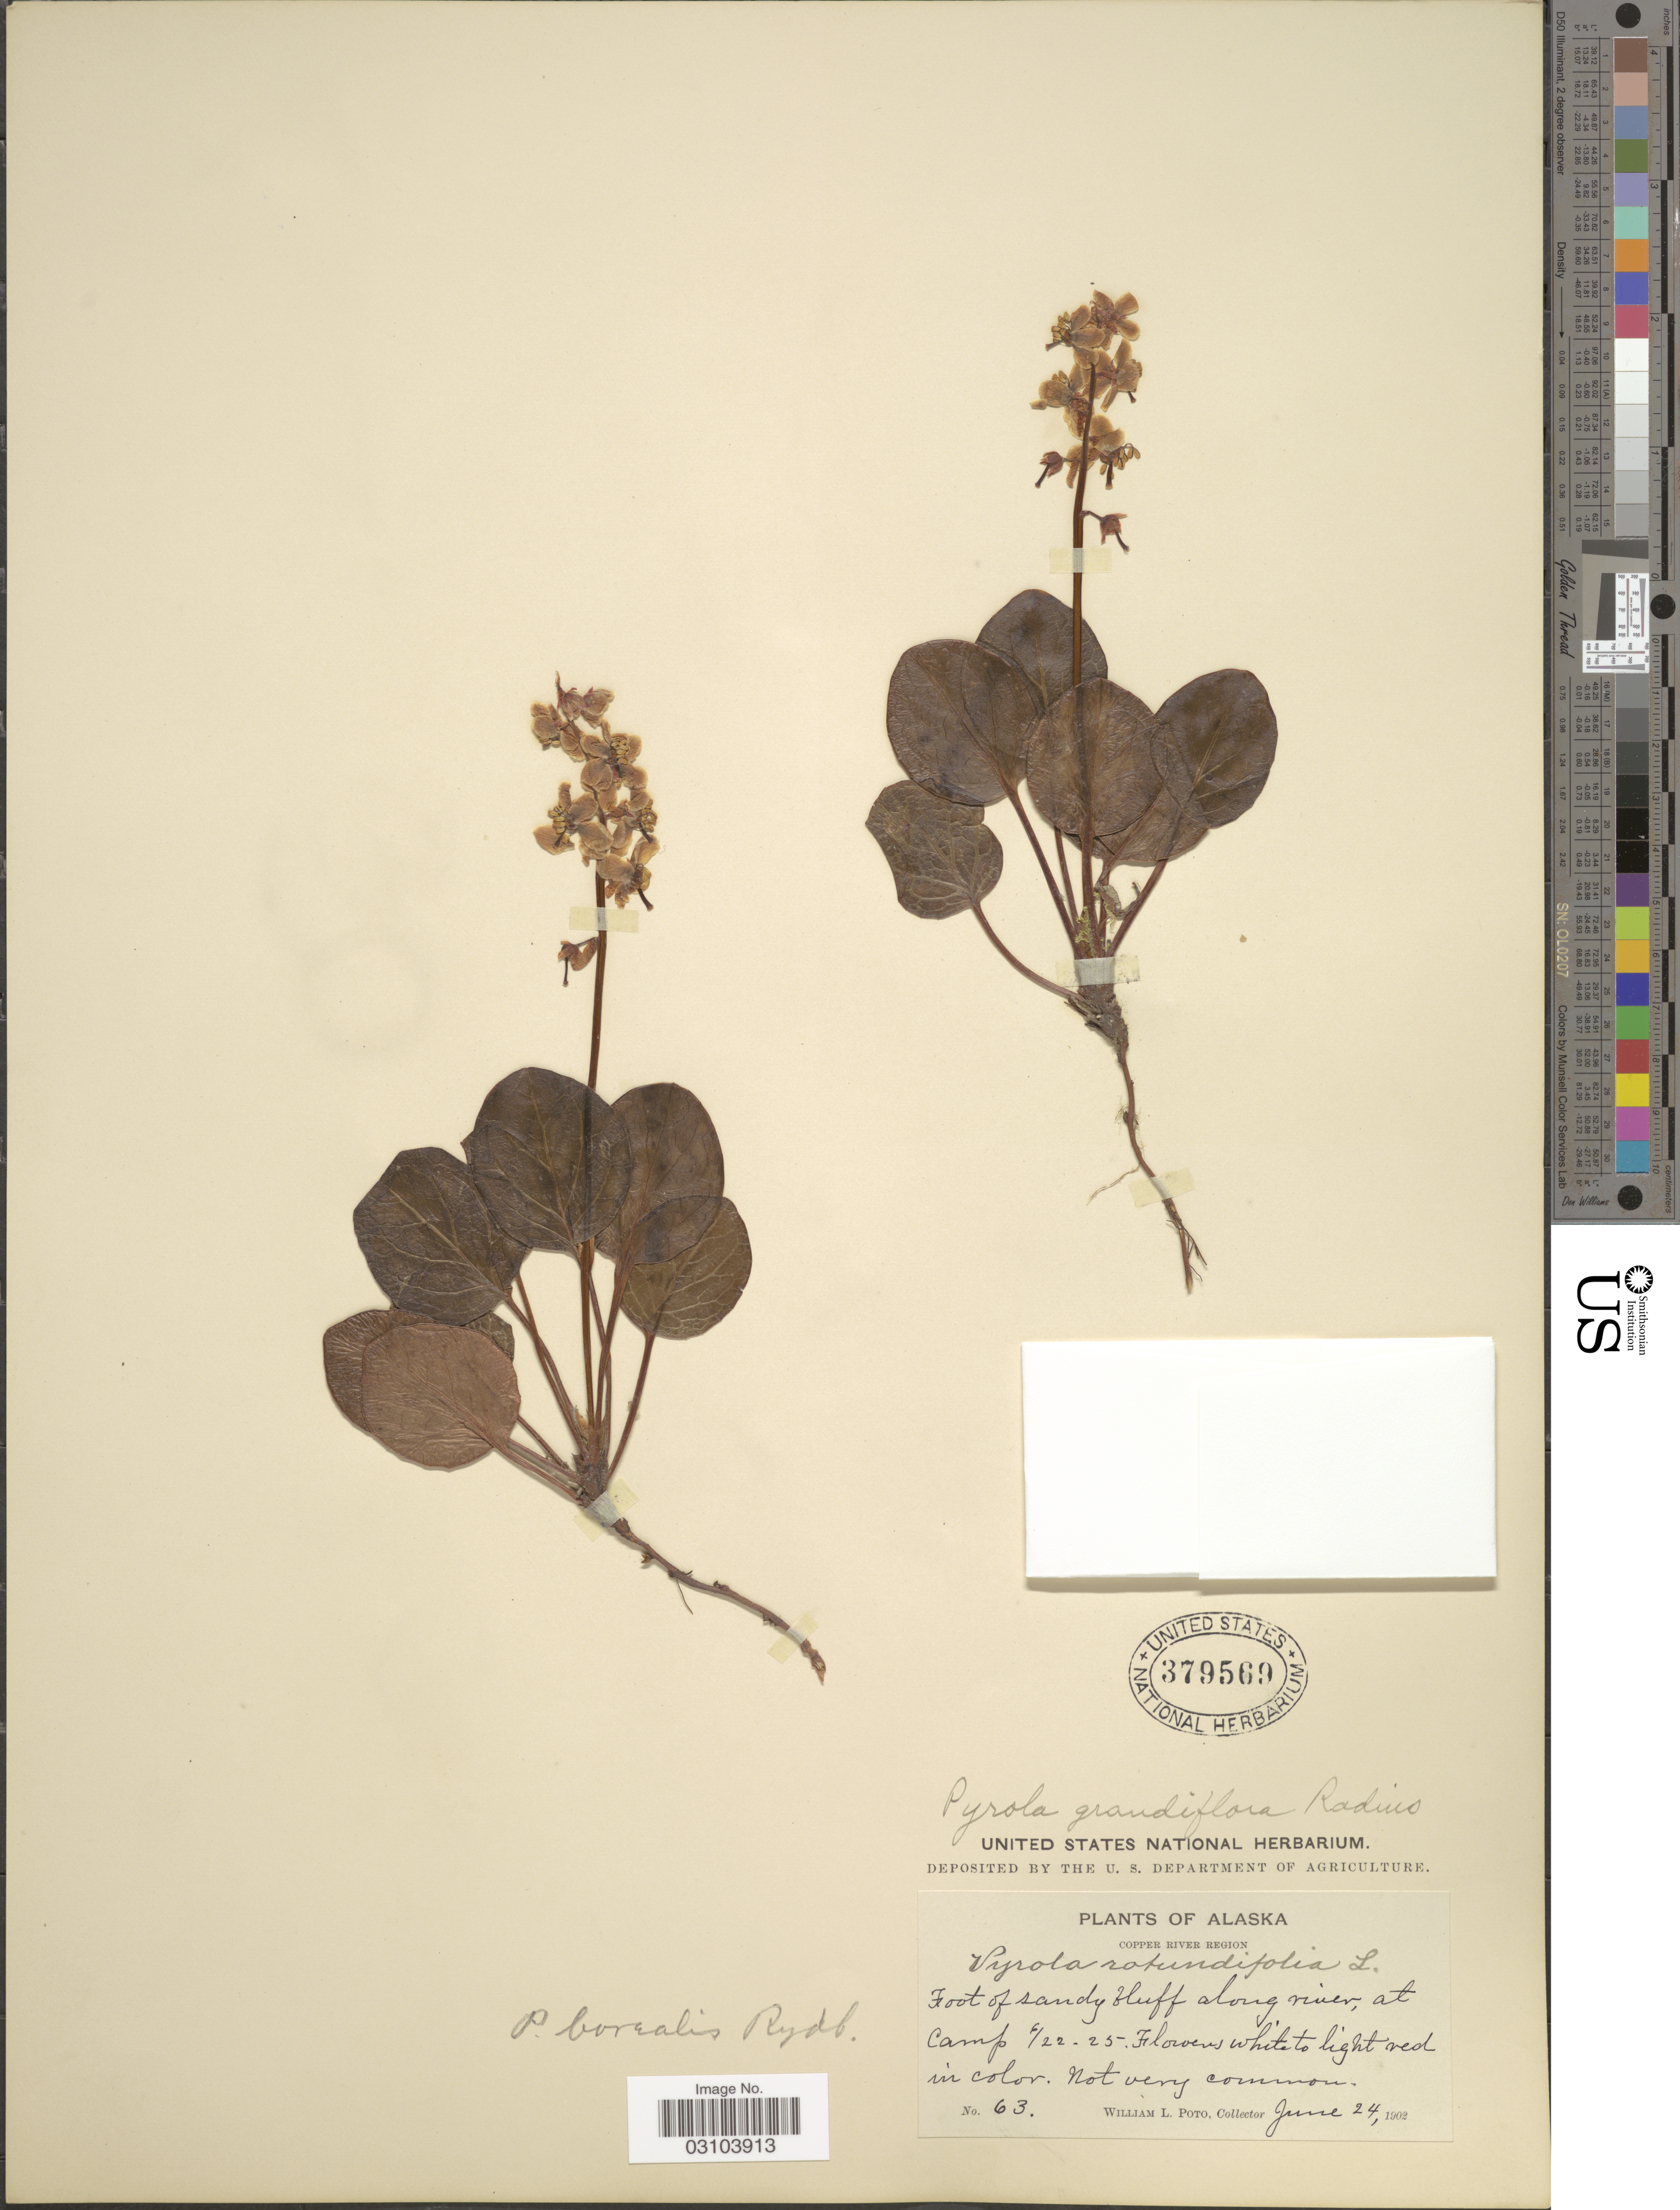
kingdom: Plantae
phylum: Tracheophyta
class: Magnoliopsida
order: Ericales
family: Ericaceae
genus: Pyrola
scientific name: Pyrola grandiflora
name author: Radius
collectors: W. Poto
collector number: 63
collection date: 1902-06-24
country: United States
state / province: Alaska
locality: Copper River Region. Foot of sandy bluff along river, at Camp 6/22-25.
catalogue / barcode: US 379569